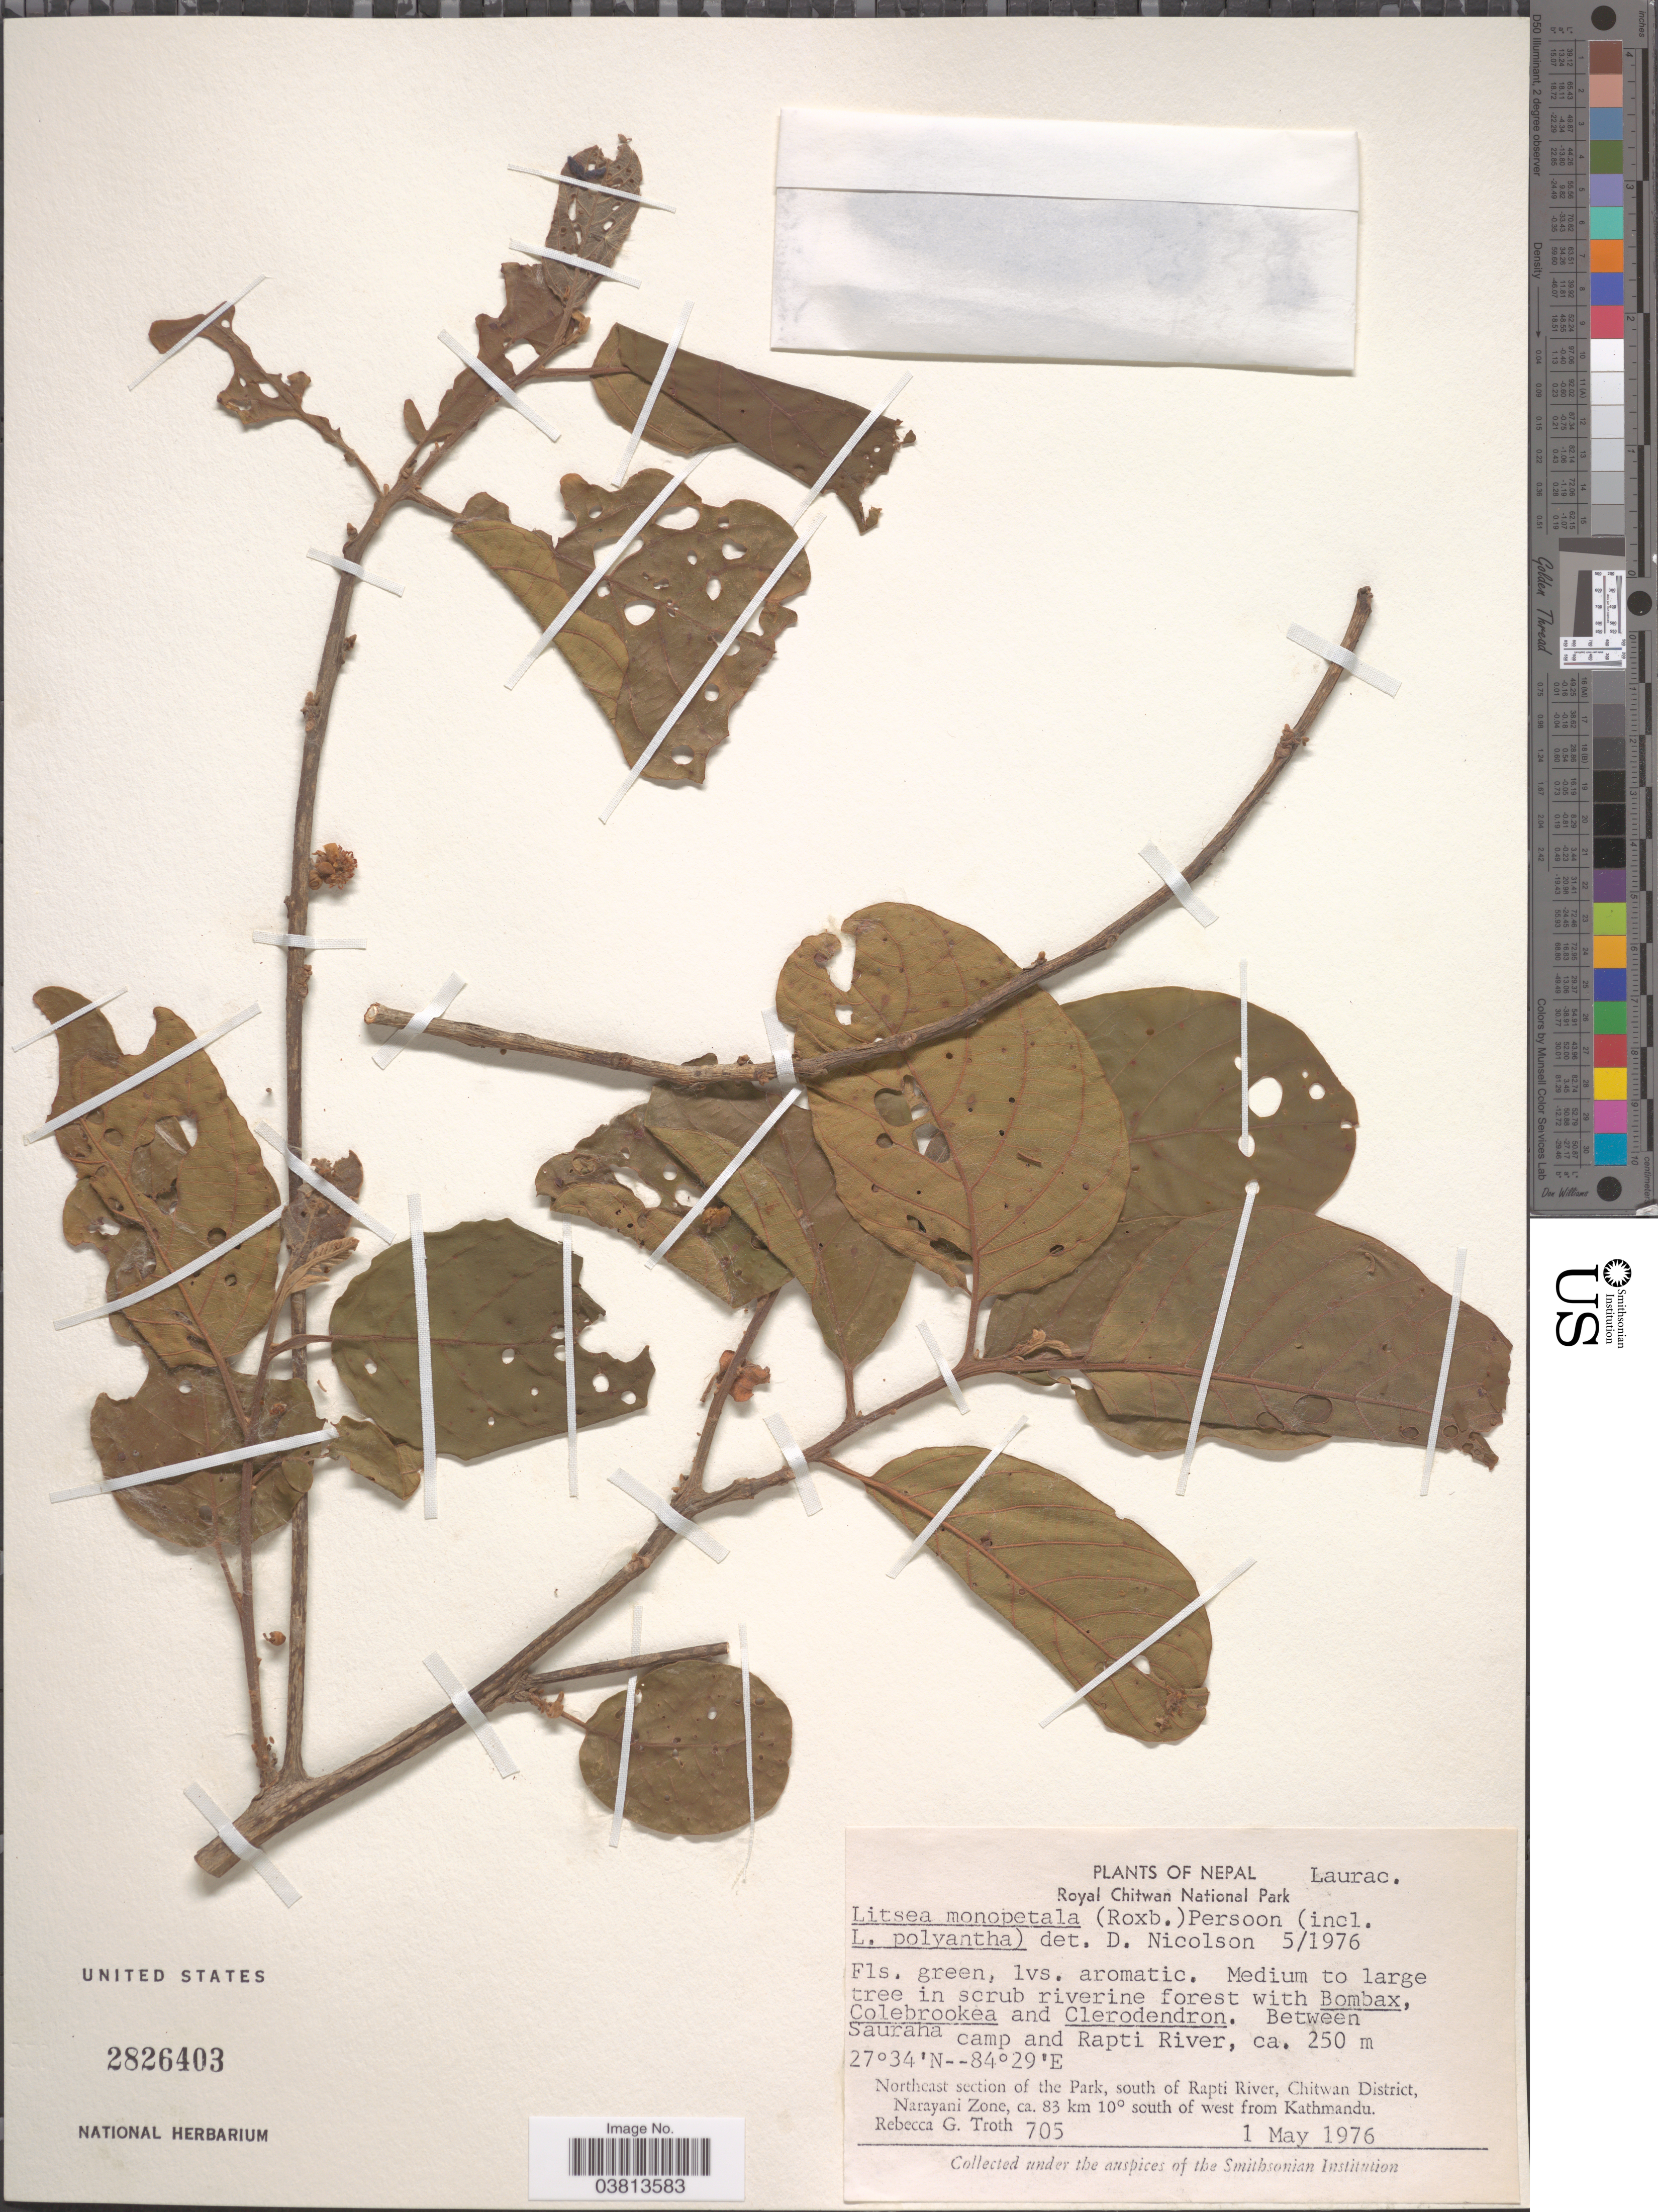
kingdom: Plantae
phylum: Tracheophyta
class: Magnoliopsida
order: Laurales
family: Lauraceae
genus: Litsea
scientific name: Litsea monopetala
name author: (Roxb.) Pers.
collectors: R. Troth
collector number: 705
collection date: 1976-05-01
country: Nepal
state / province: Narayani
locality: Royal Chitwan National Park. Between Sauraha camp and Rapti River. Northeast section of the Park, south of Rapti River, Chitwan District, Narayani Zone, ca. 83 km 10° south of west from Kathmandu.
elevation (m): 250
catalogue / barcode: US 2826403